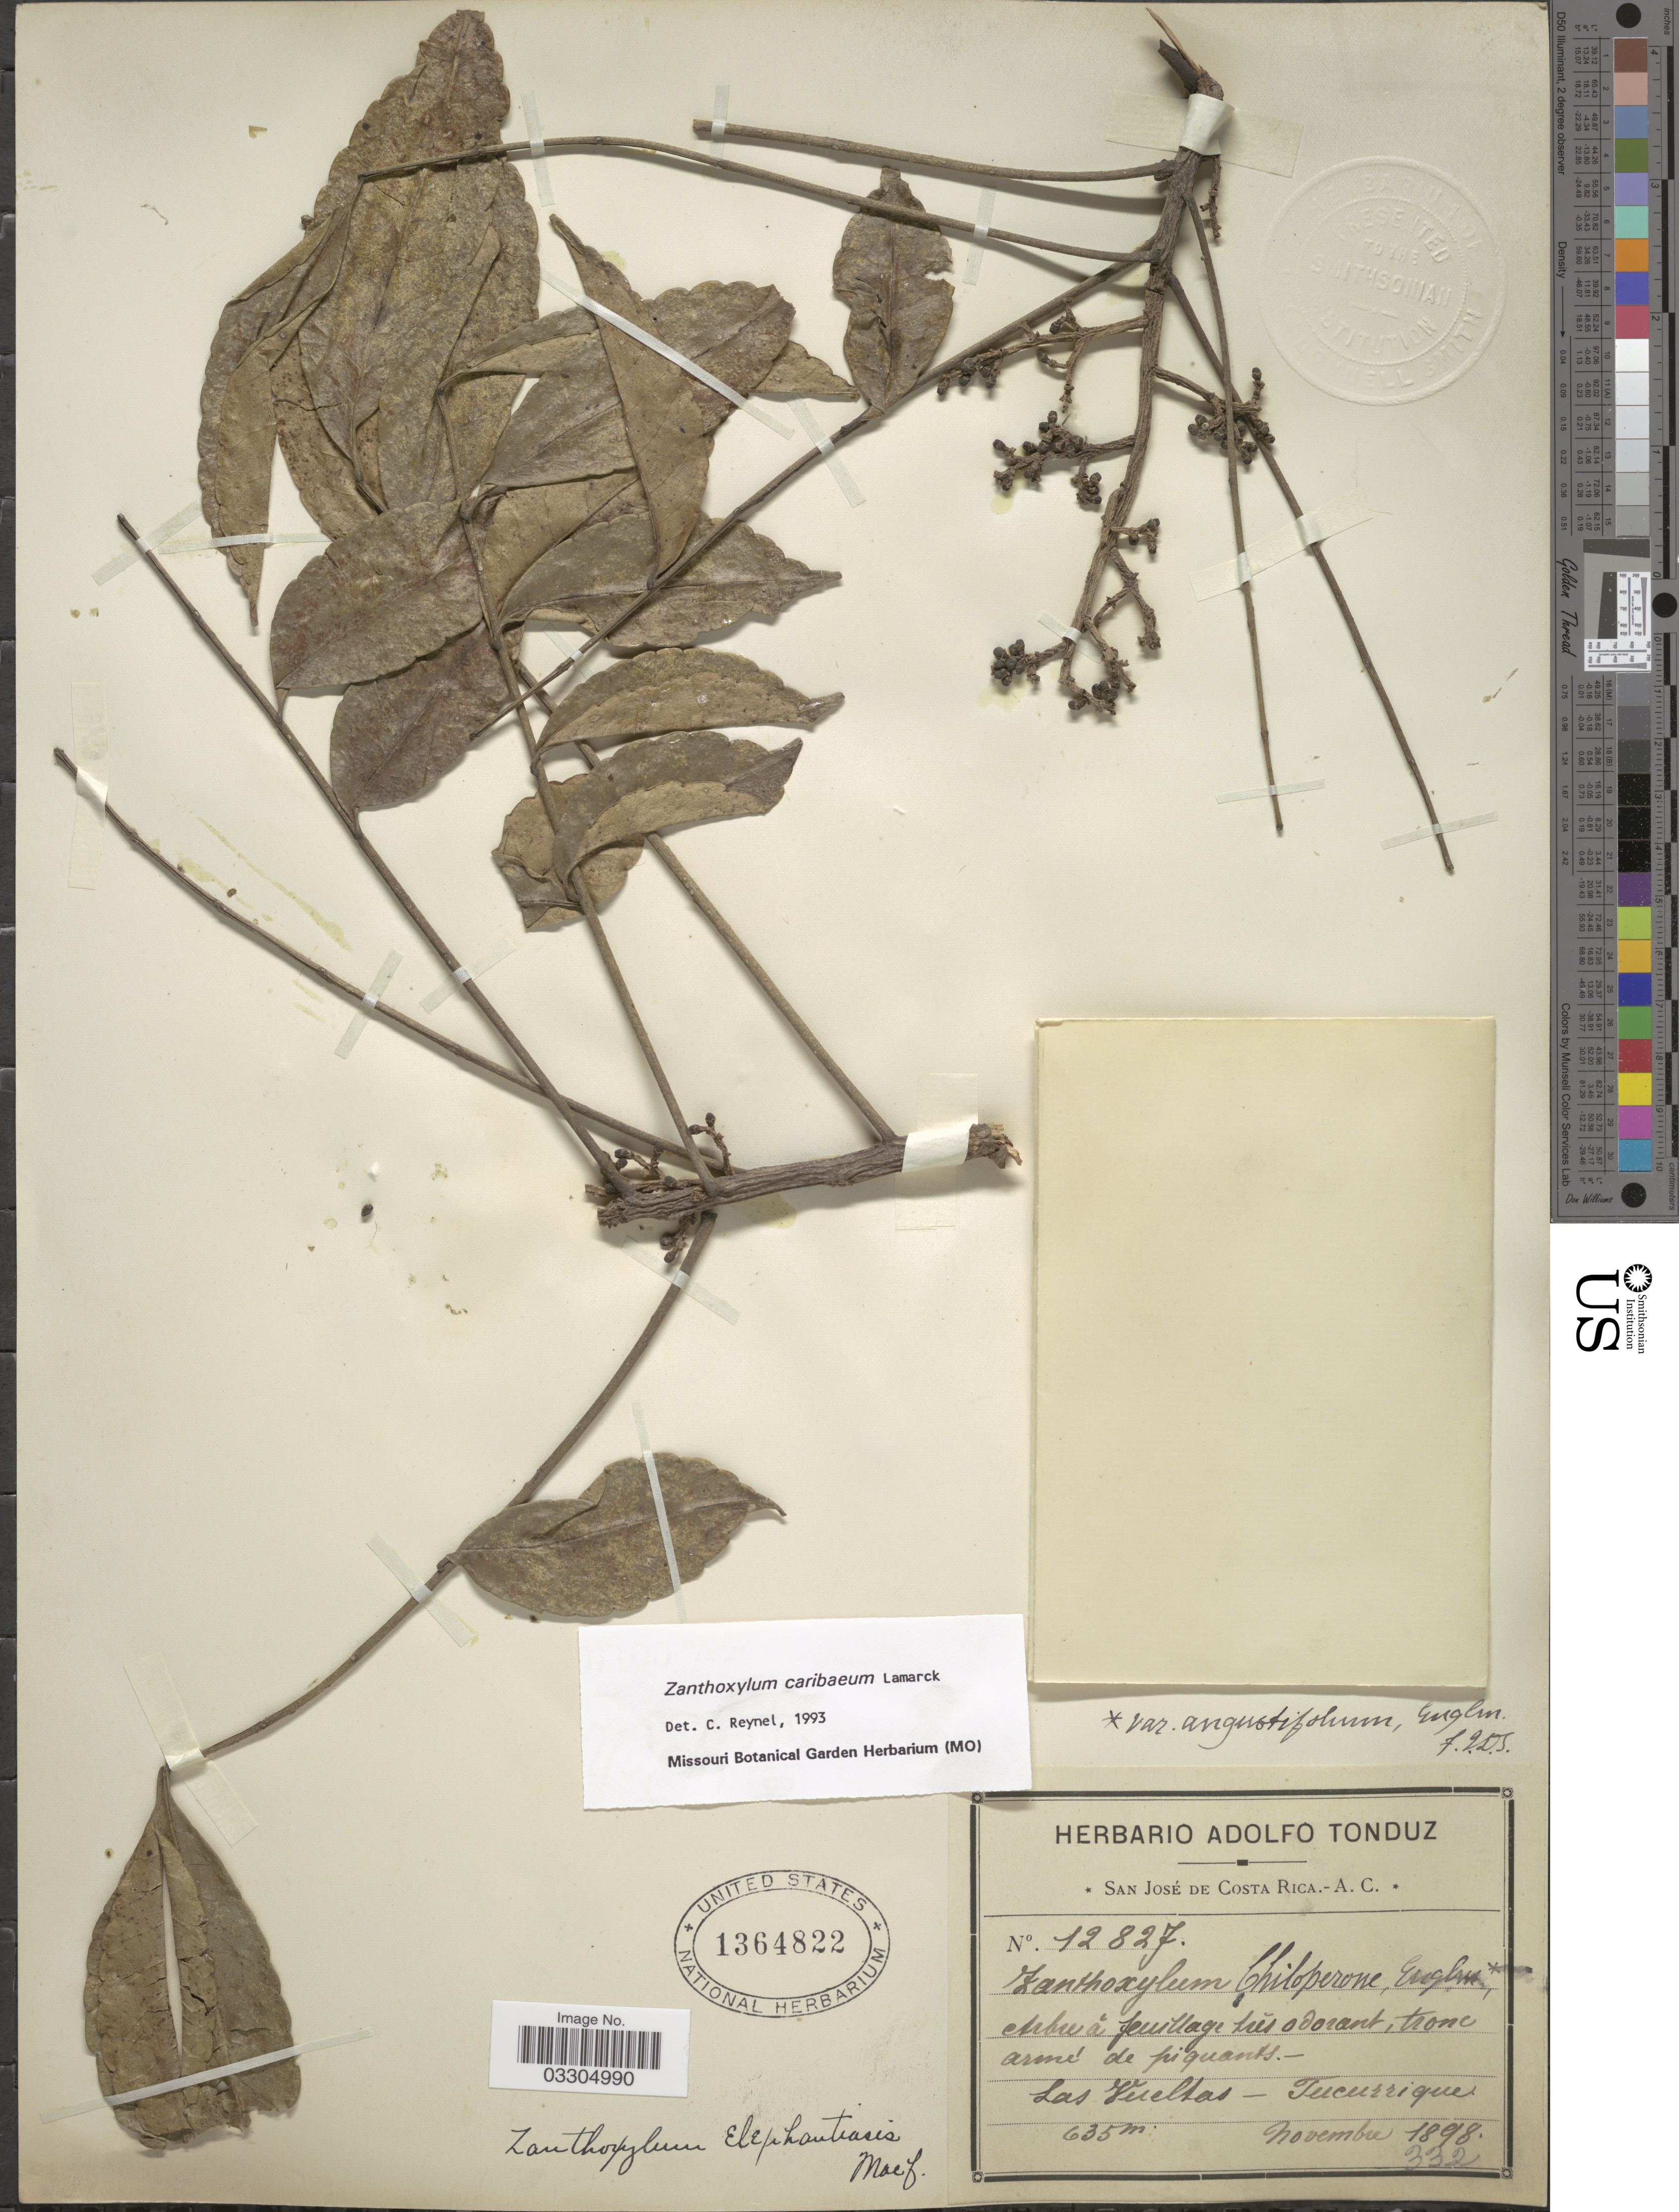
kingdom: Plantae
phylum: Tracheophyta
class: Magnoliopsida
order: Sapindales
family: Rutaceae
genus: Zanthoxylum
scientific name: Zanthoxylum caribaeum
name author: Lam.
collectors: ex Herb. Adolfo Tonduz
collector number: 12827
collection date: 1898-11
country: Costa Rica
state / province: San José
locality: Las Vueltas.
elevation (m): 635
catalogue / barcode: US 1364822